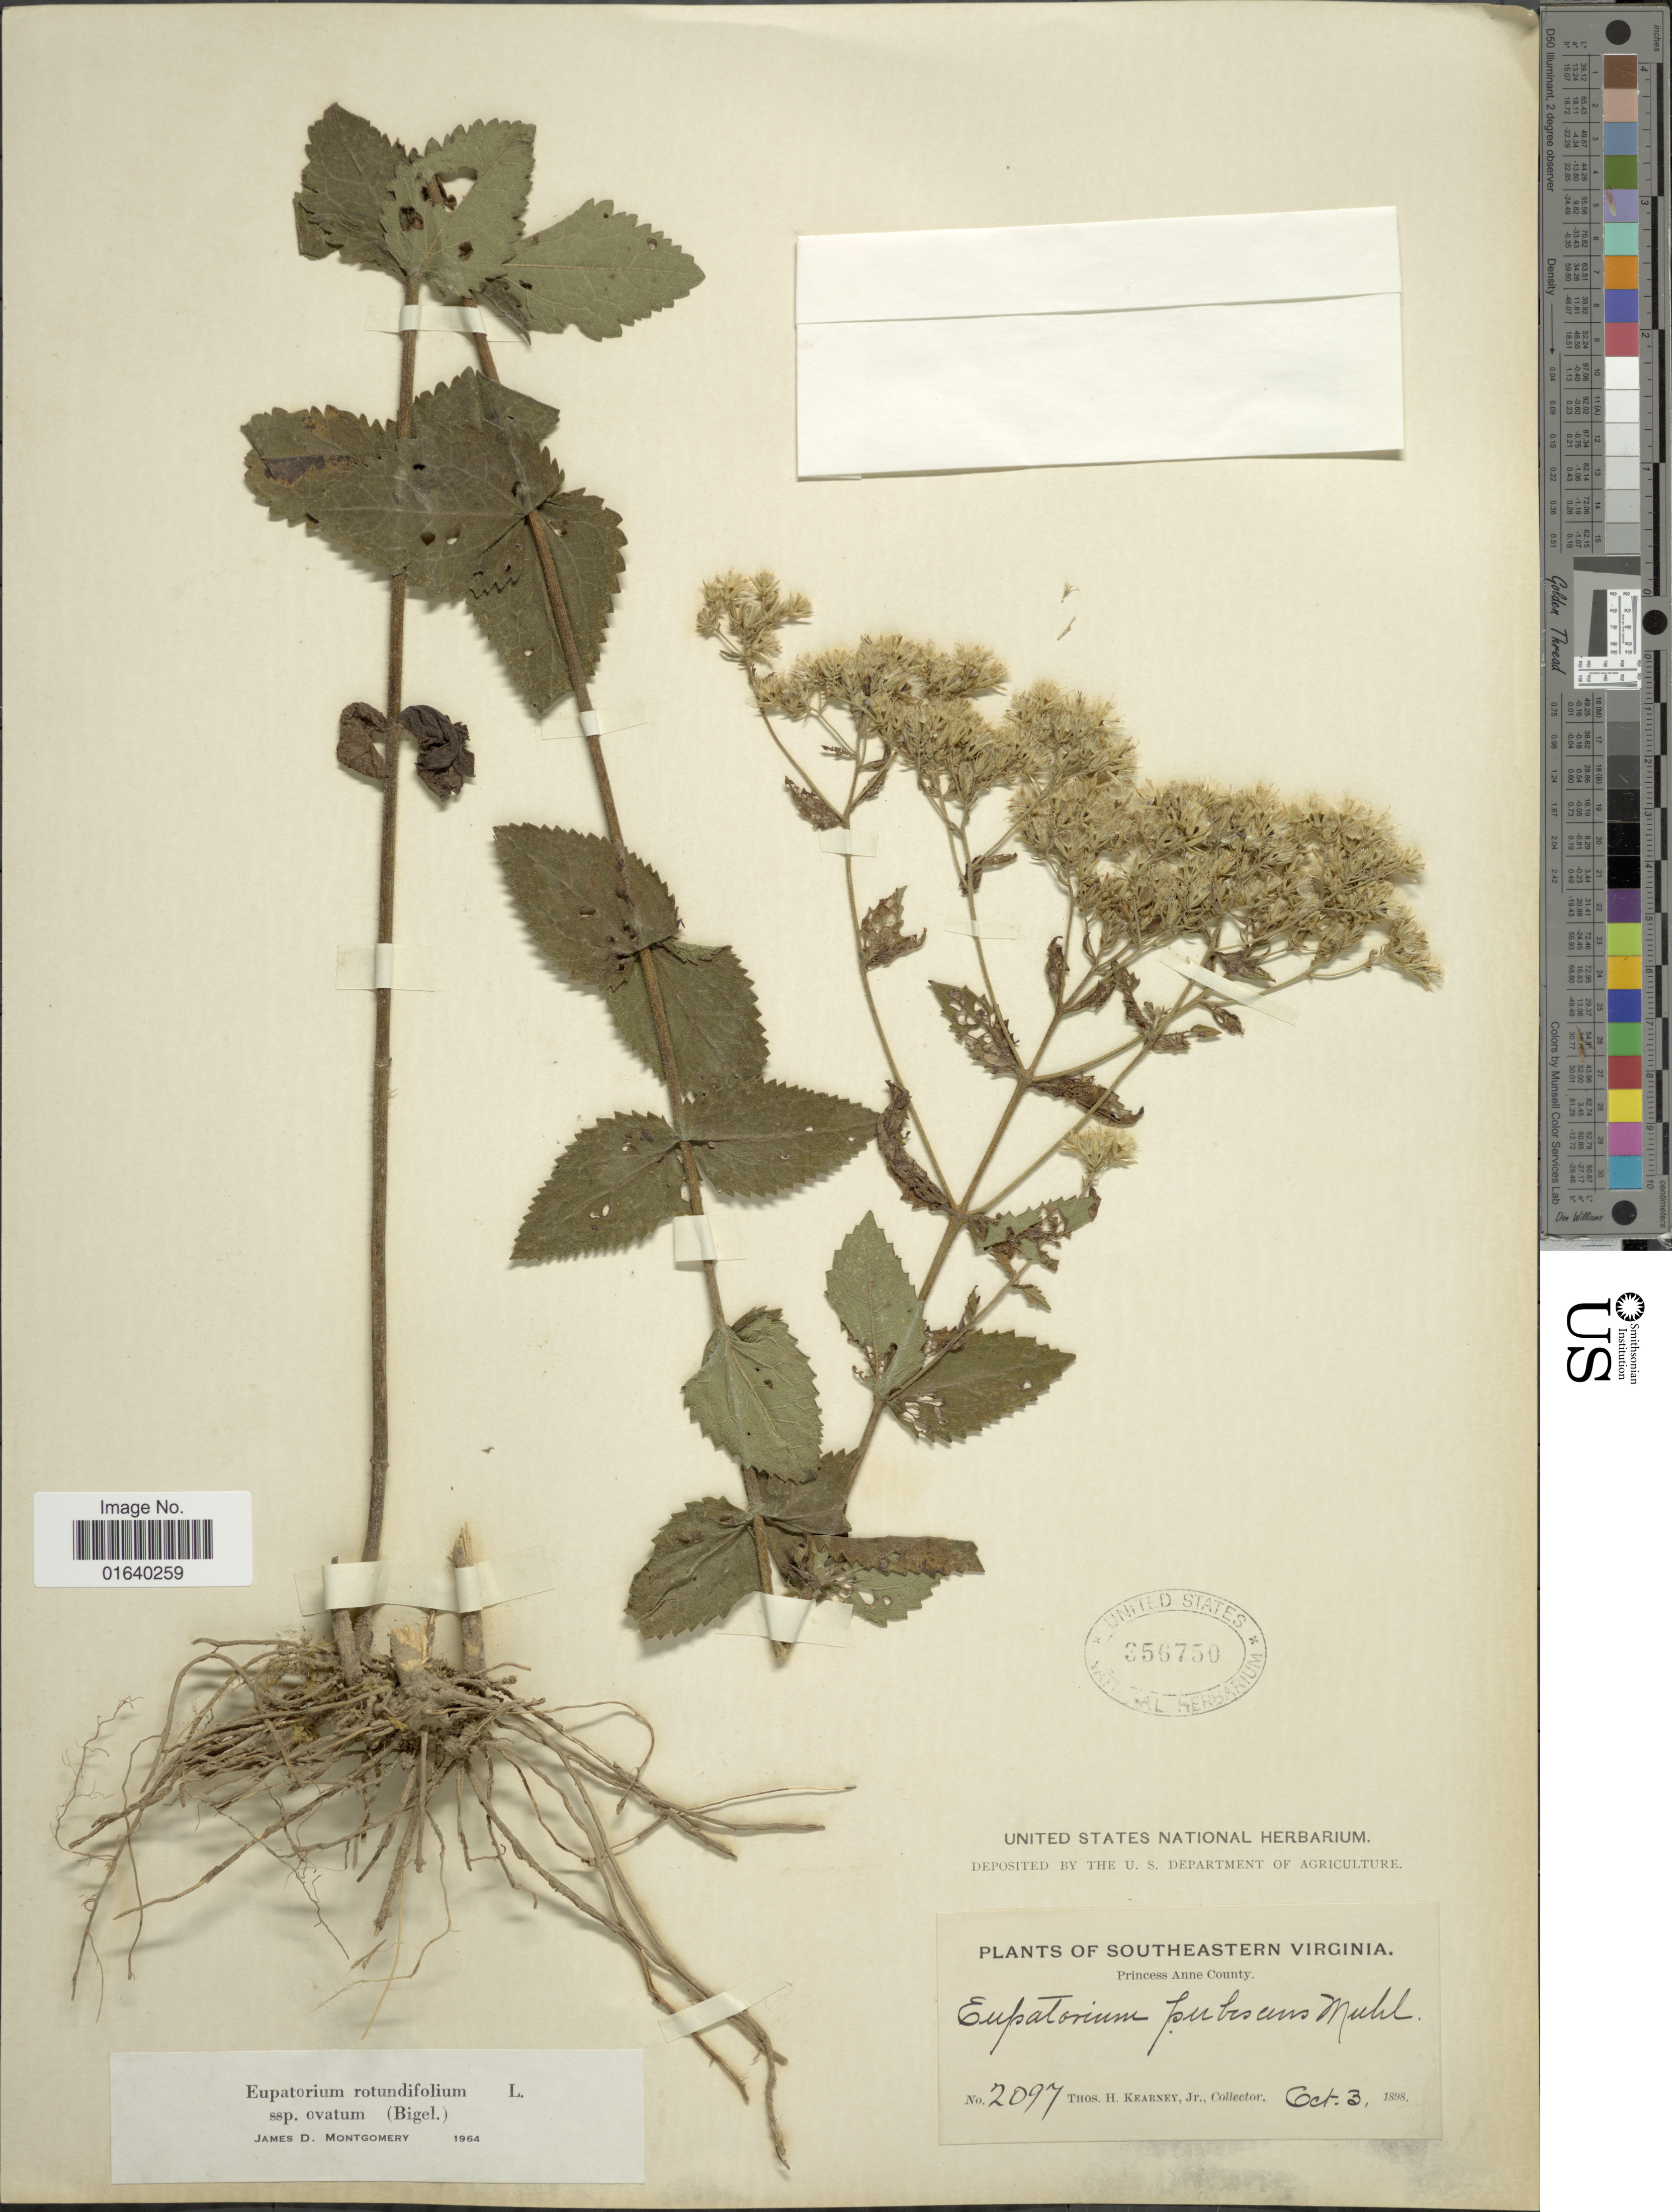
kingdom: Plantae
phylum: Tracheophyta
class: Magnoliopsida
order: Asterales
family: Asteraceae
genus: Eupatorium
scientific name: Eupatorium rotundifolium var. ovatum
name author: (Bigelow) J.D. Montgom. & Fairbrothers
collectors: T. H. Kearney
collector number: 2097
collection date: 1898-10-03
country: United States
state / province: Virginia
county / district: City of Virginia Beach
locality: Southeastern Virginia, Princess Anne (=historic county name) County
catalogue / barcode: US 356750